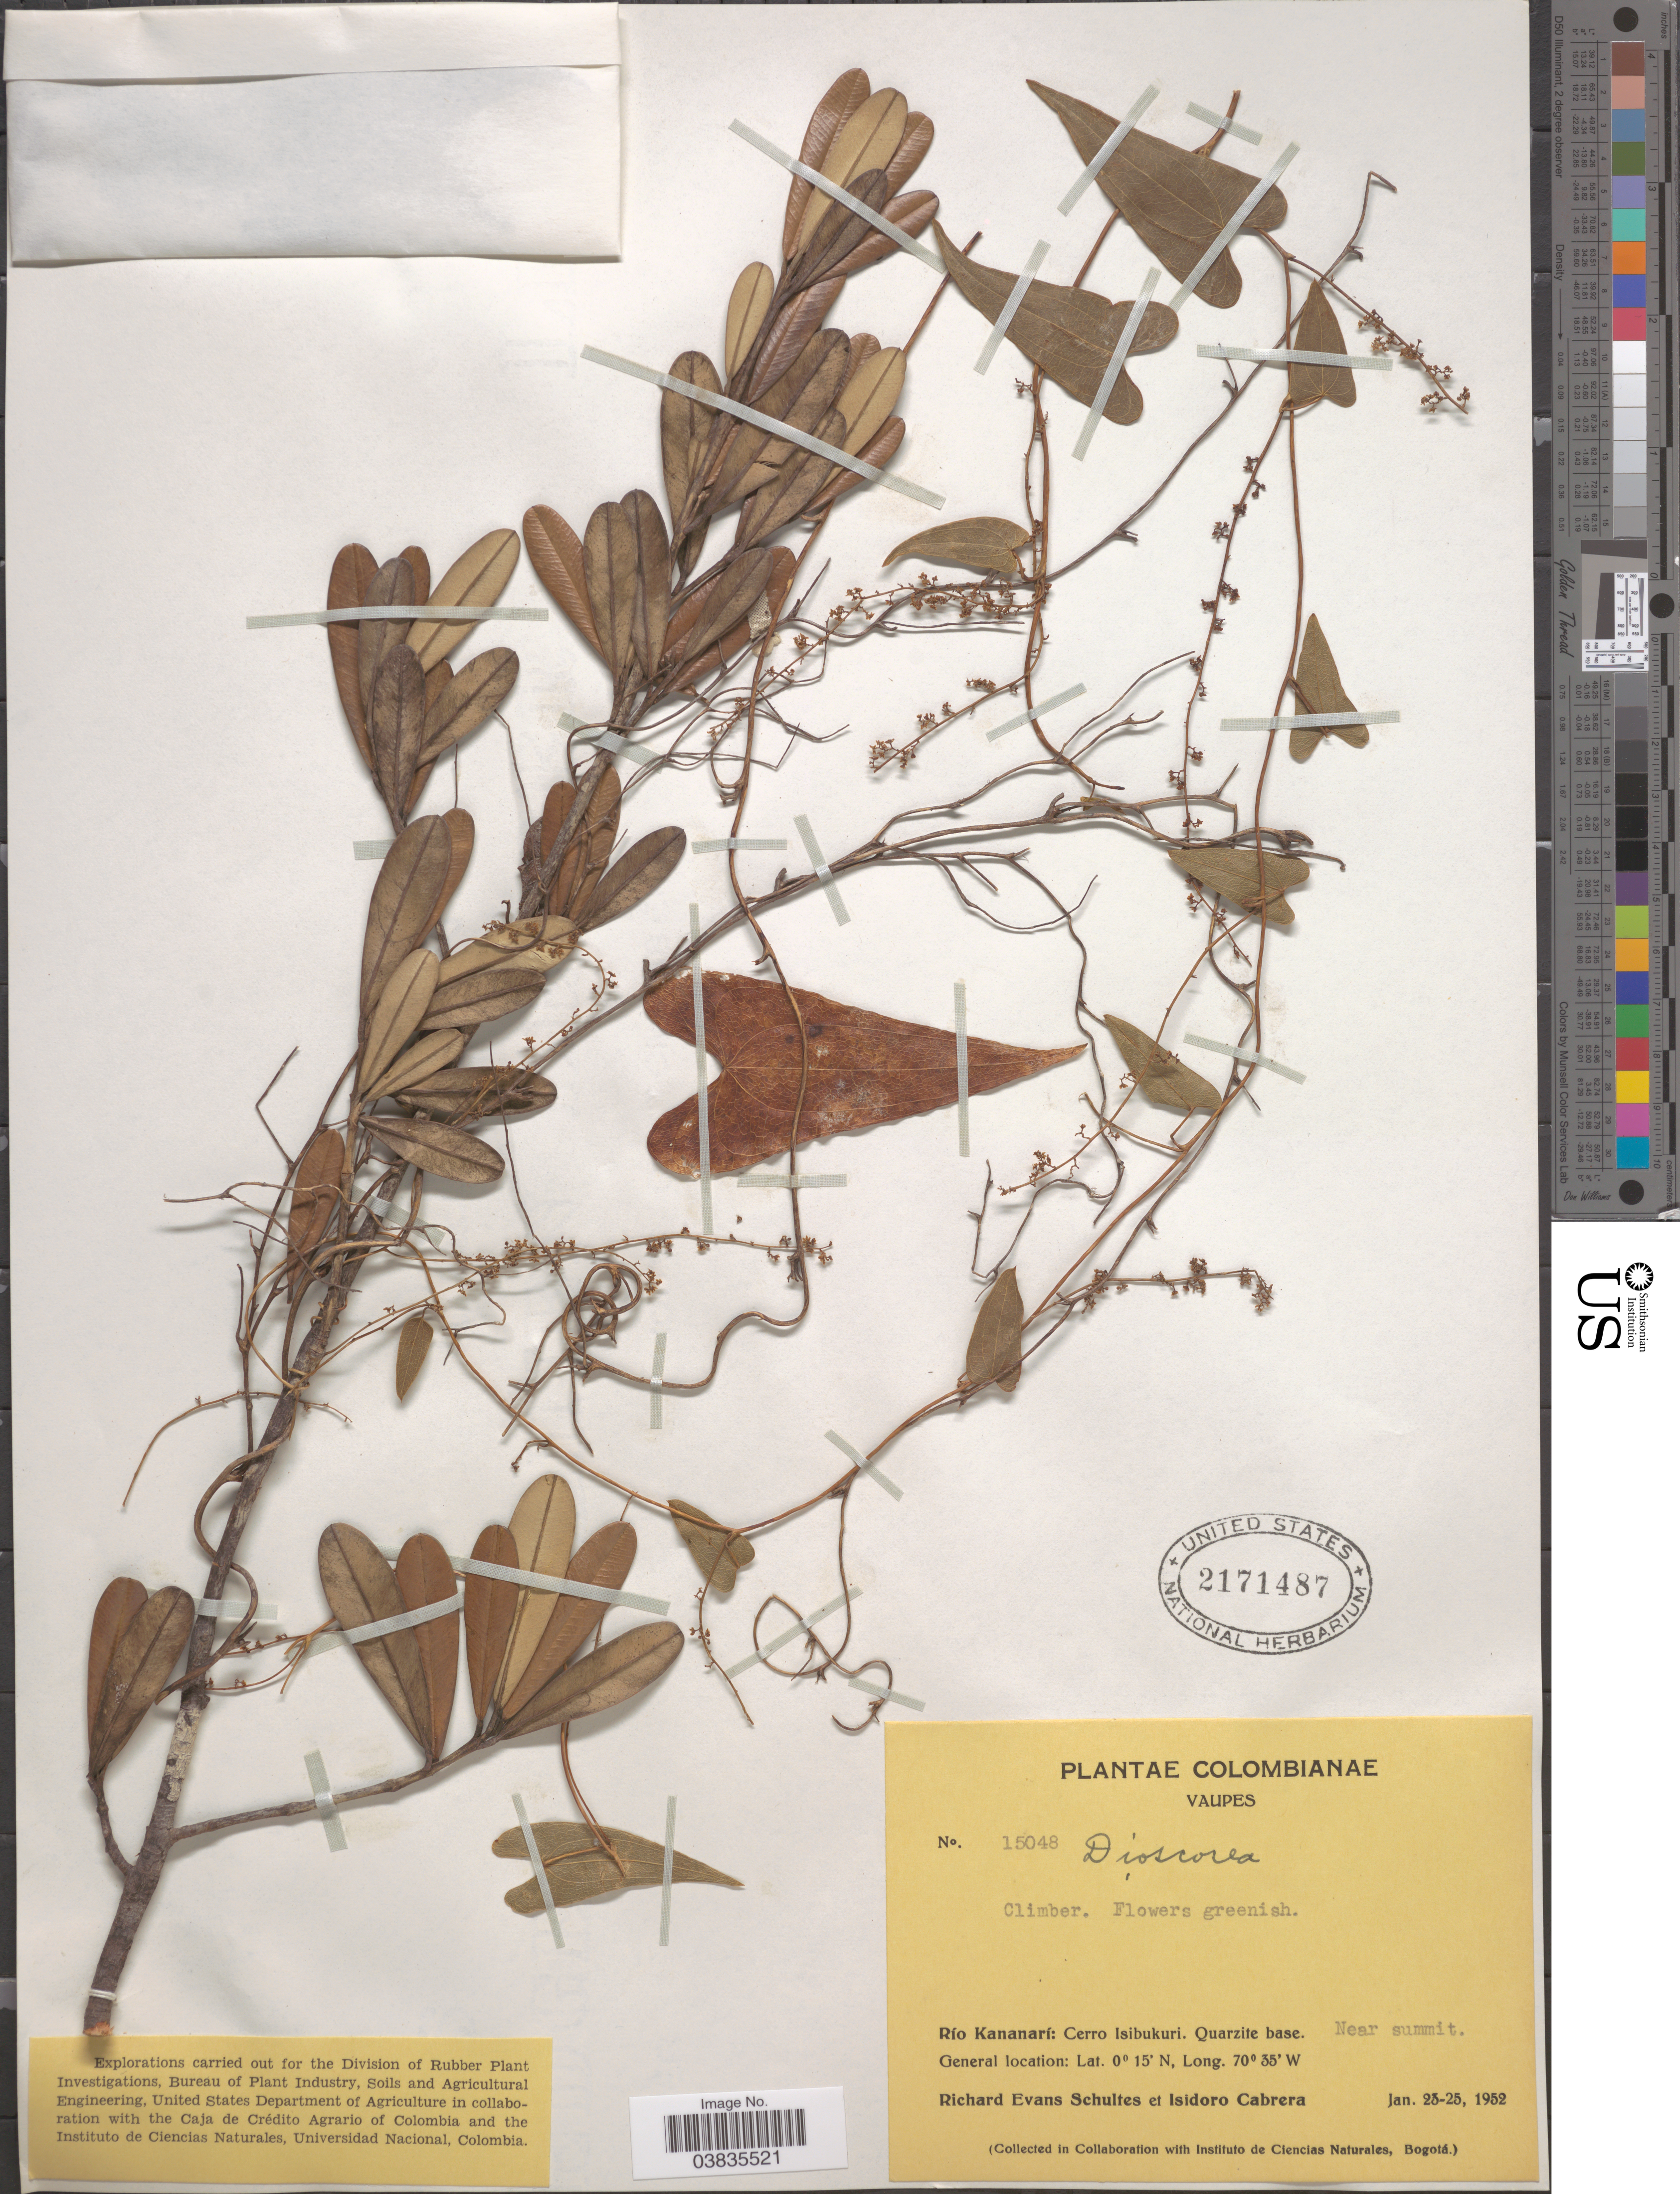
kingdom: Plantae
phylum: Tracheophyta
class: Liliopsida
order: Dioscoreales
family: Dioscoreaceae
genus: Dioscorea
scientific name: Dioscorea sp.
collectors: R. E. Schultes & I. Cabrera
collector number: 15048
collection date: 1952-01-23/1952-01-25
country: Colombia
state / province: Vaupés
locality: Río Kananarí: Cerro Isibukuri. Quarzite base. Near summit.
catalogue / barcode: US 2171487